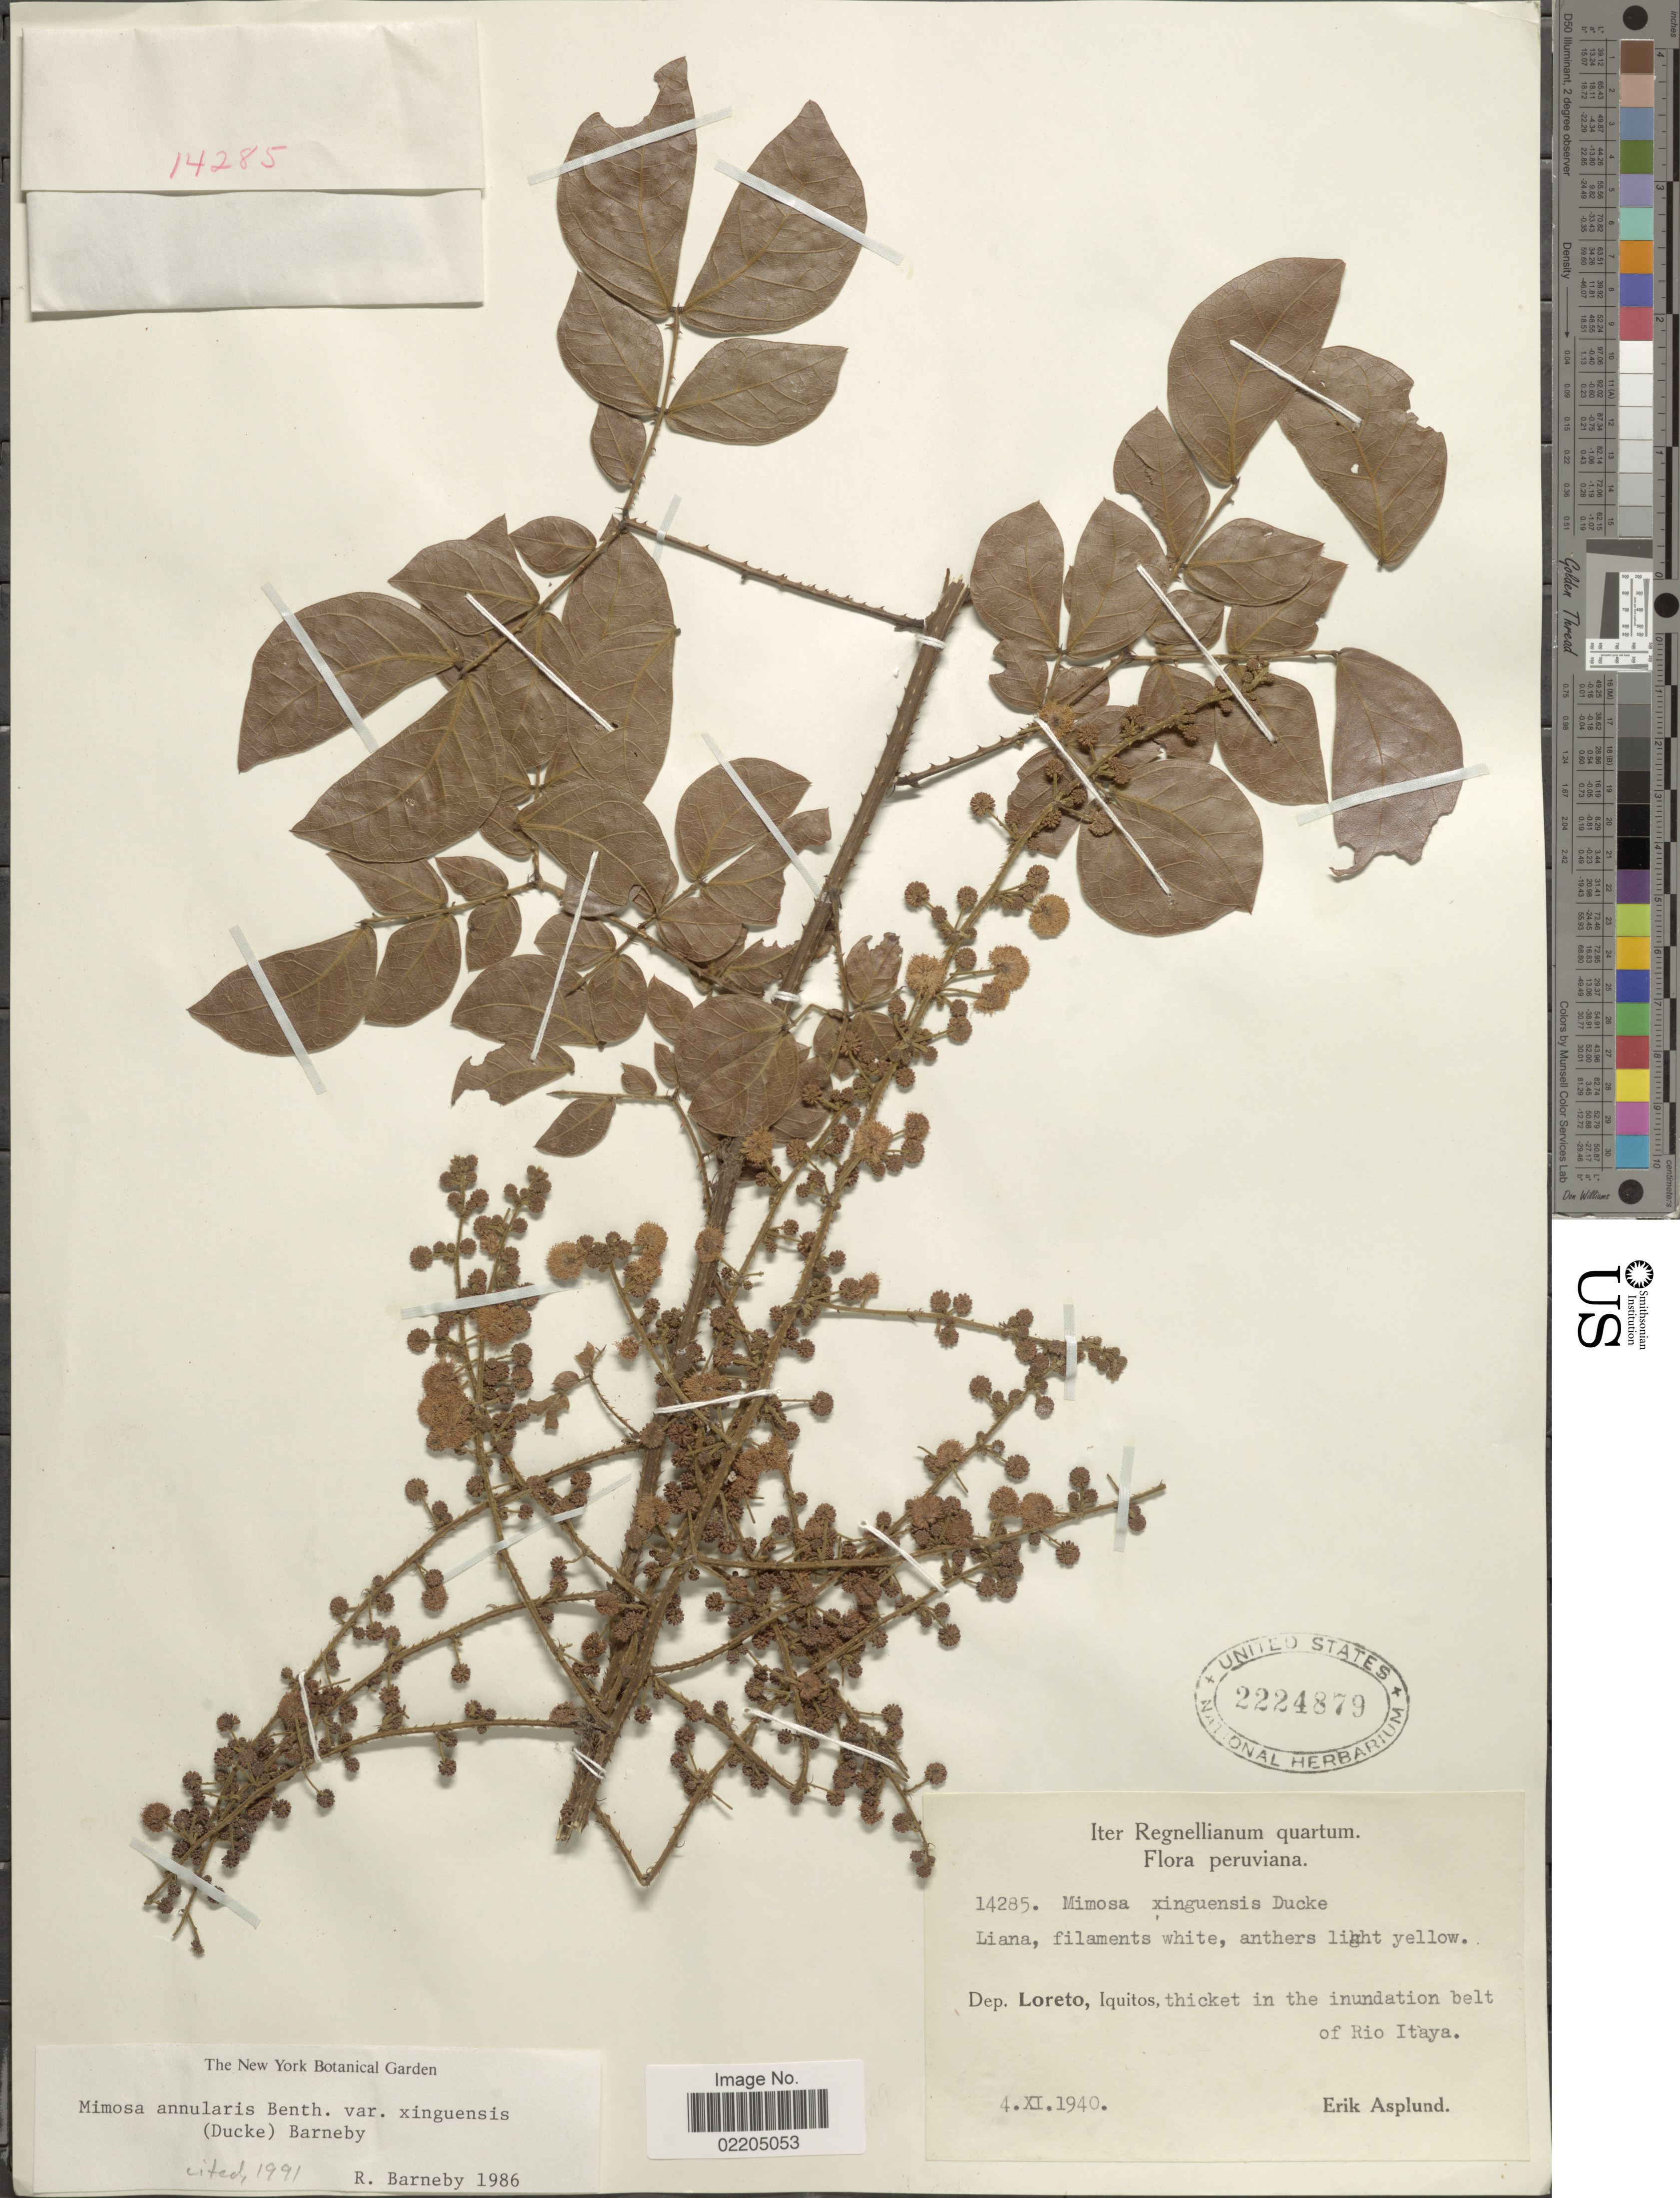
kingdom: Plantae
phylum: Tracheophyta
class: Magnoliopsida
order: Fabales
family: Fabaceae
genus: Mimosa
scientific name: Mimosa annularis var. xinguensis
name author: (Ducke) Barneby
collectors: E. Asplund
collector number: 14285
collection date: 1940-11-04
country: Peru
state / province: Loreto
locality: Iquitos, thicket in the inundation belt of Rio Itaya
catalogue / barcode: US 2224879